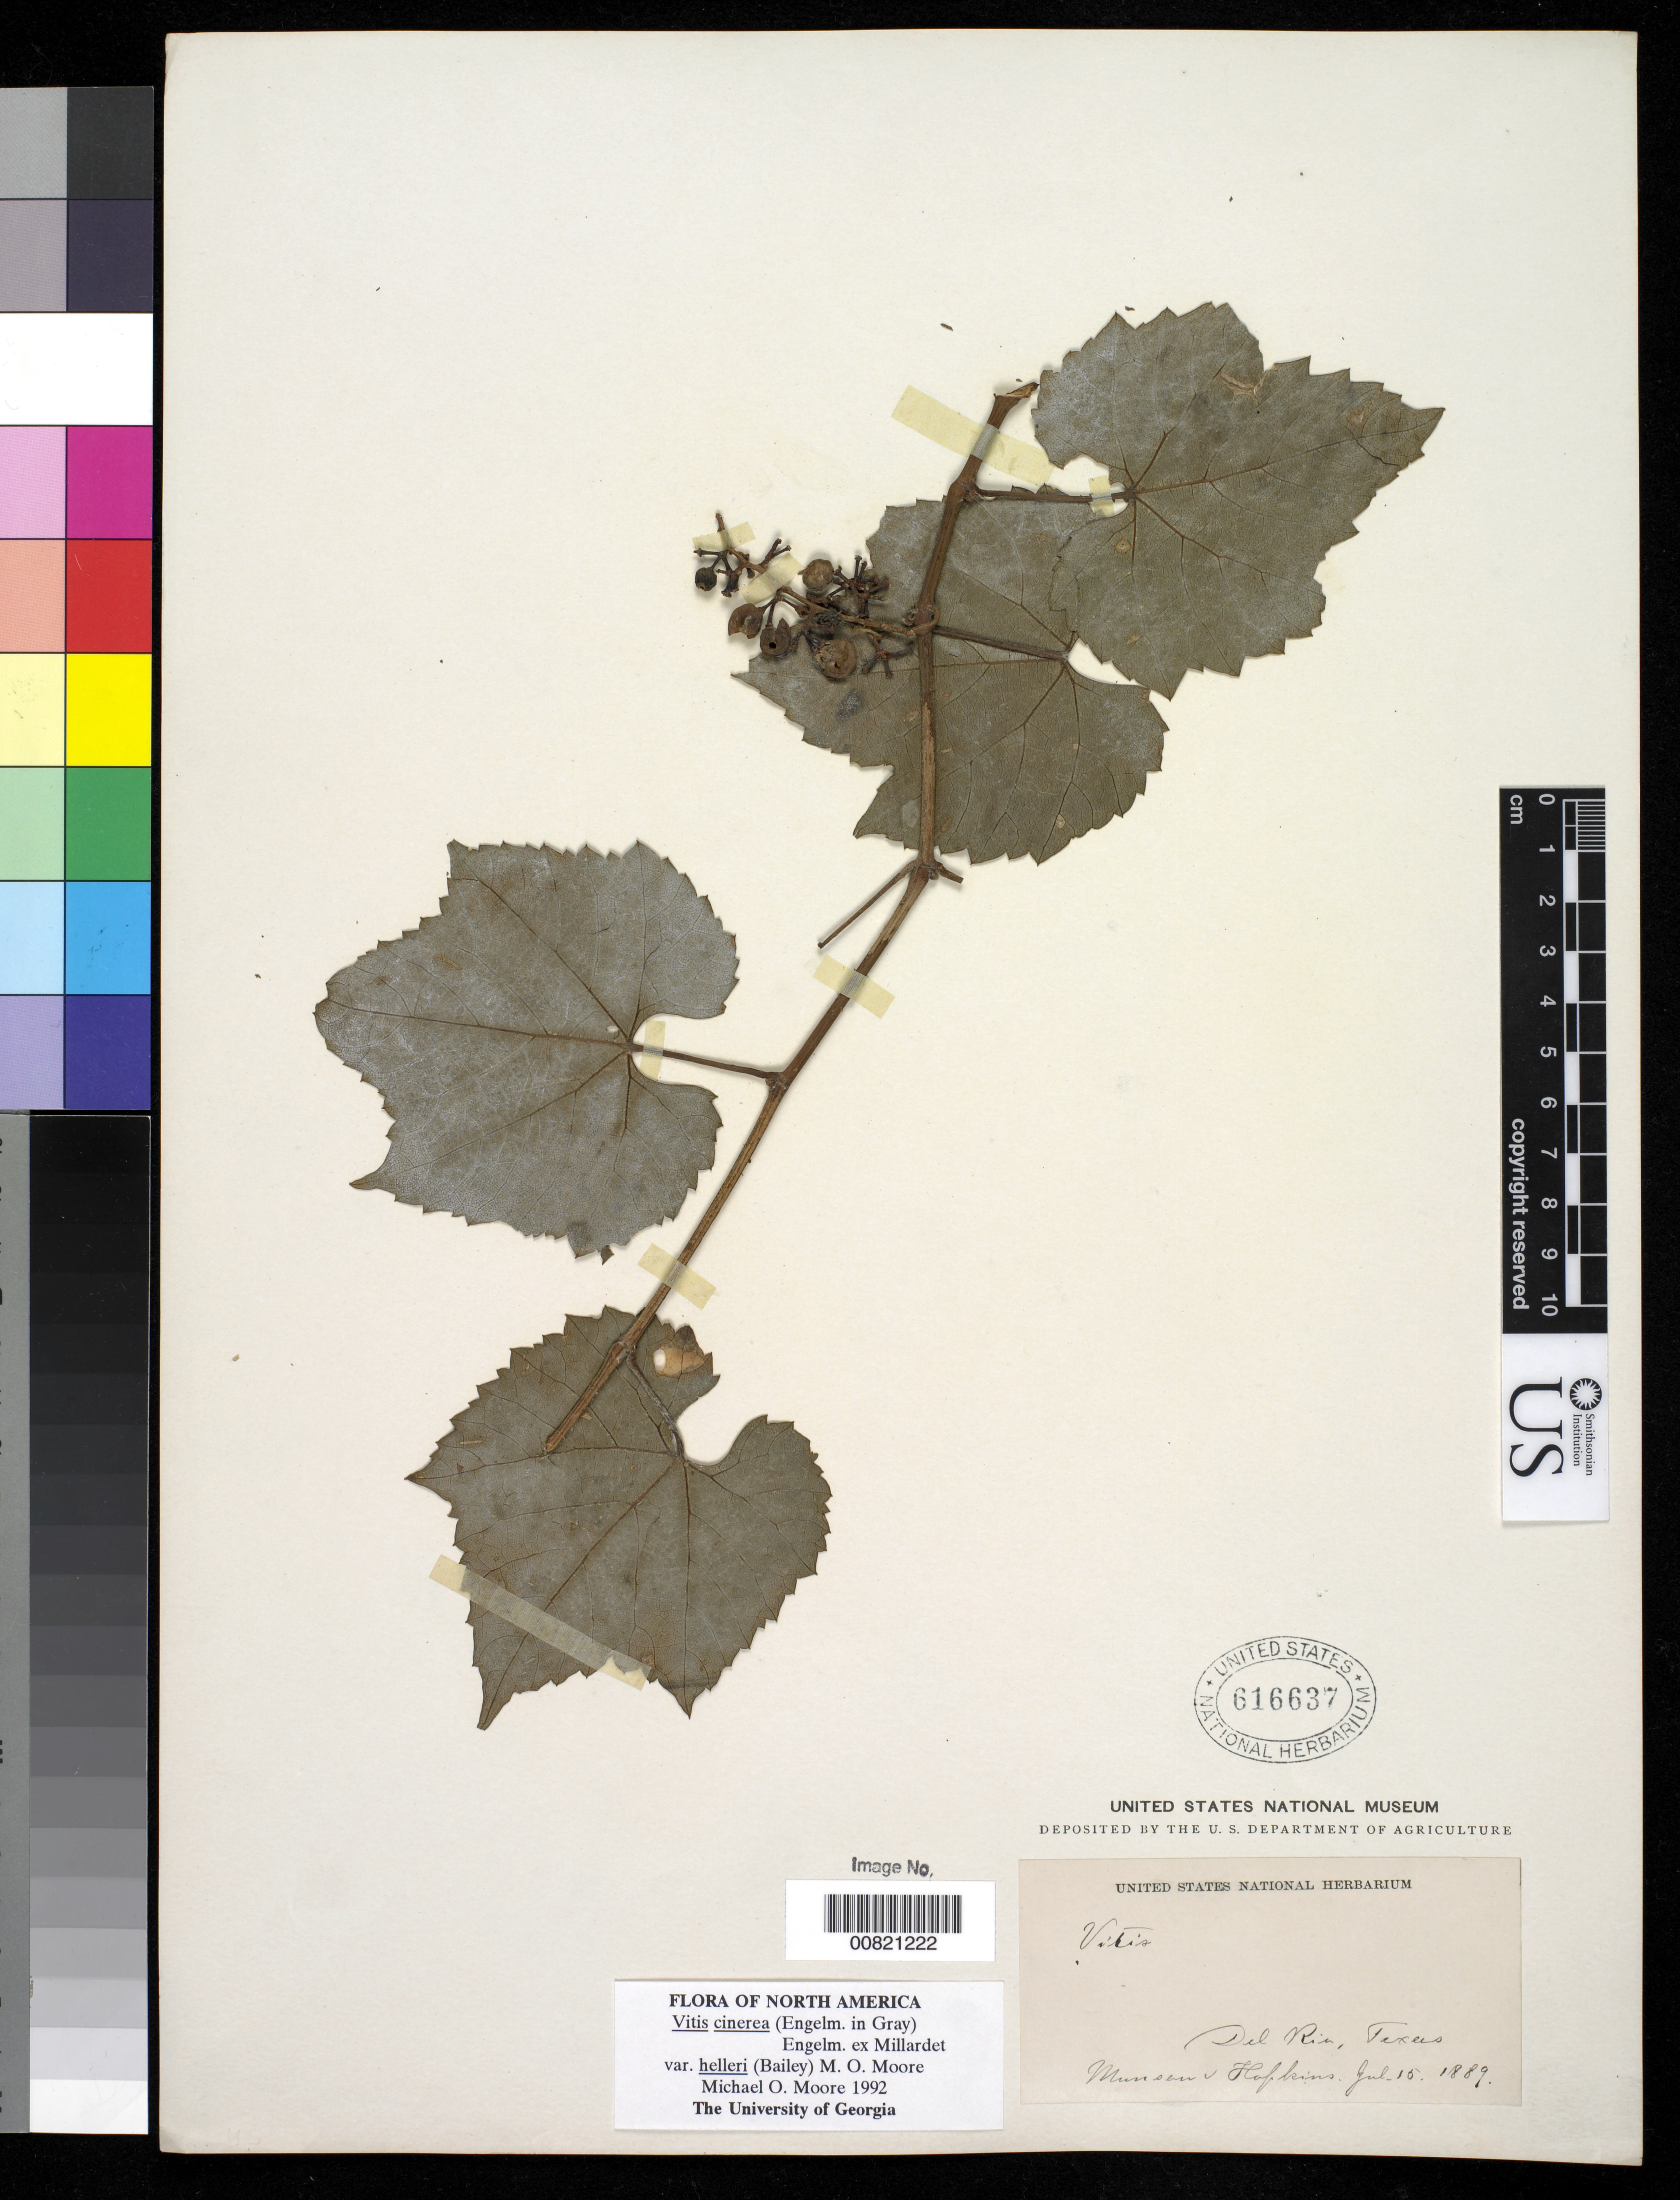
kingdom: Plantae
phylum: Tracheophyta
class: Magnoliopsida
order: Vitales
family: Vitaceae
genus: Vitis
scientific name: Vitis cinerea var. helleri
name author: (L.H. Bailey) M.O. Moore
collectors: T. V. Munson & -. Hopkins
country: United States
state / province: Texas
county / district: Del Rio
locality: Del Rio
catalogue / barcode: US 616637